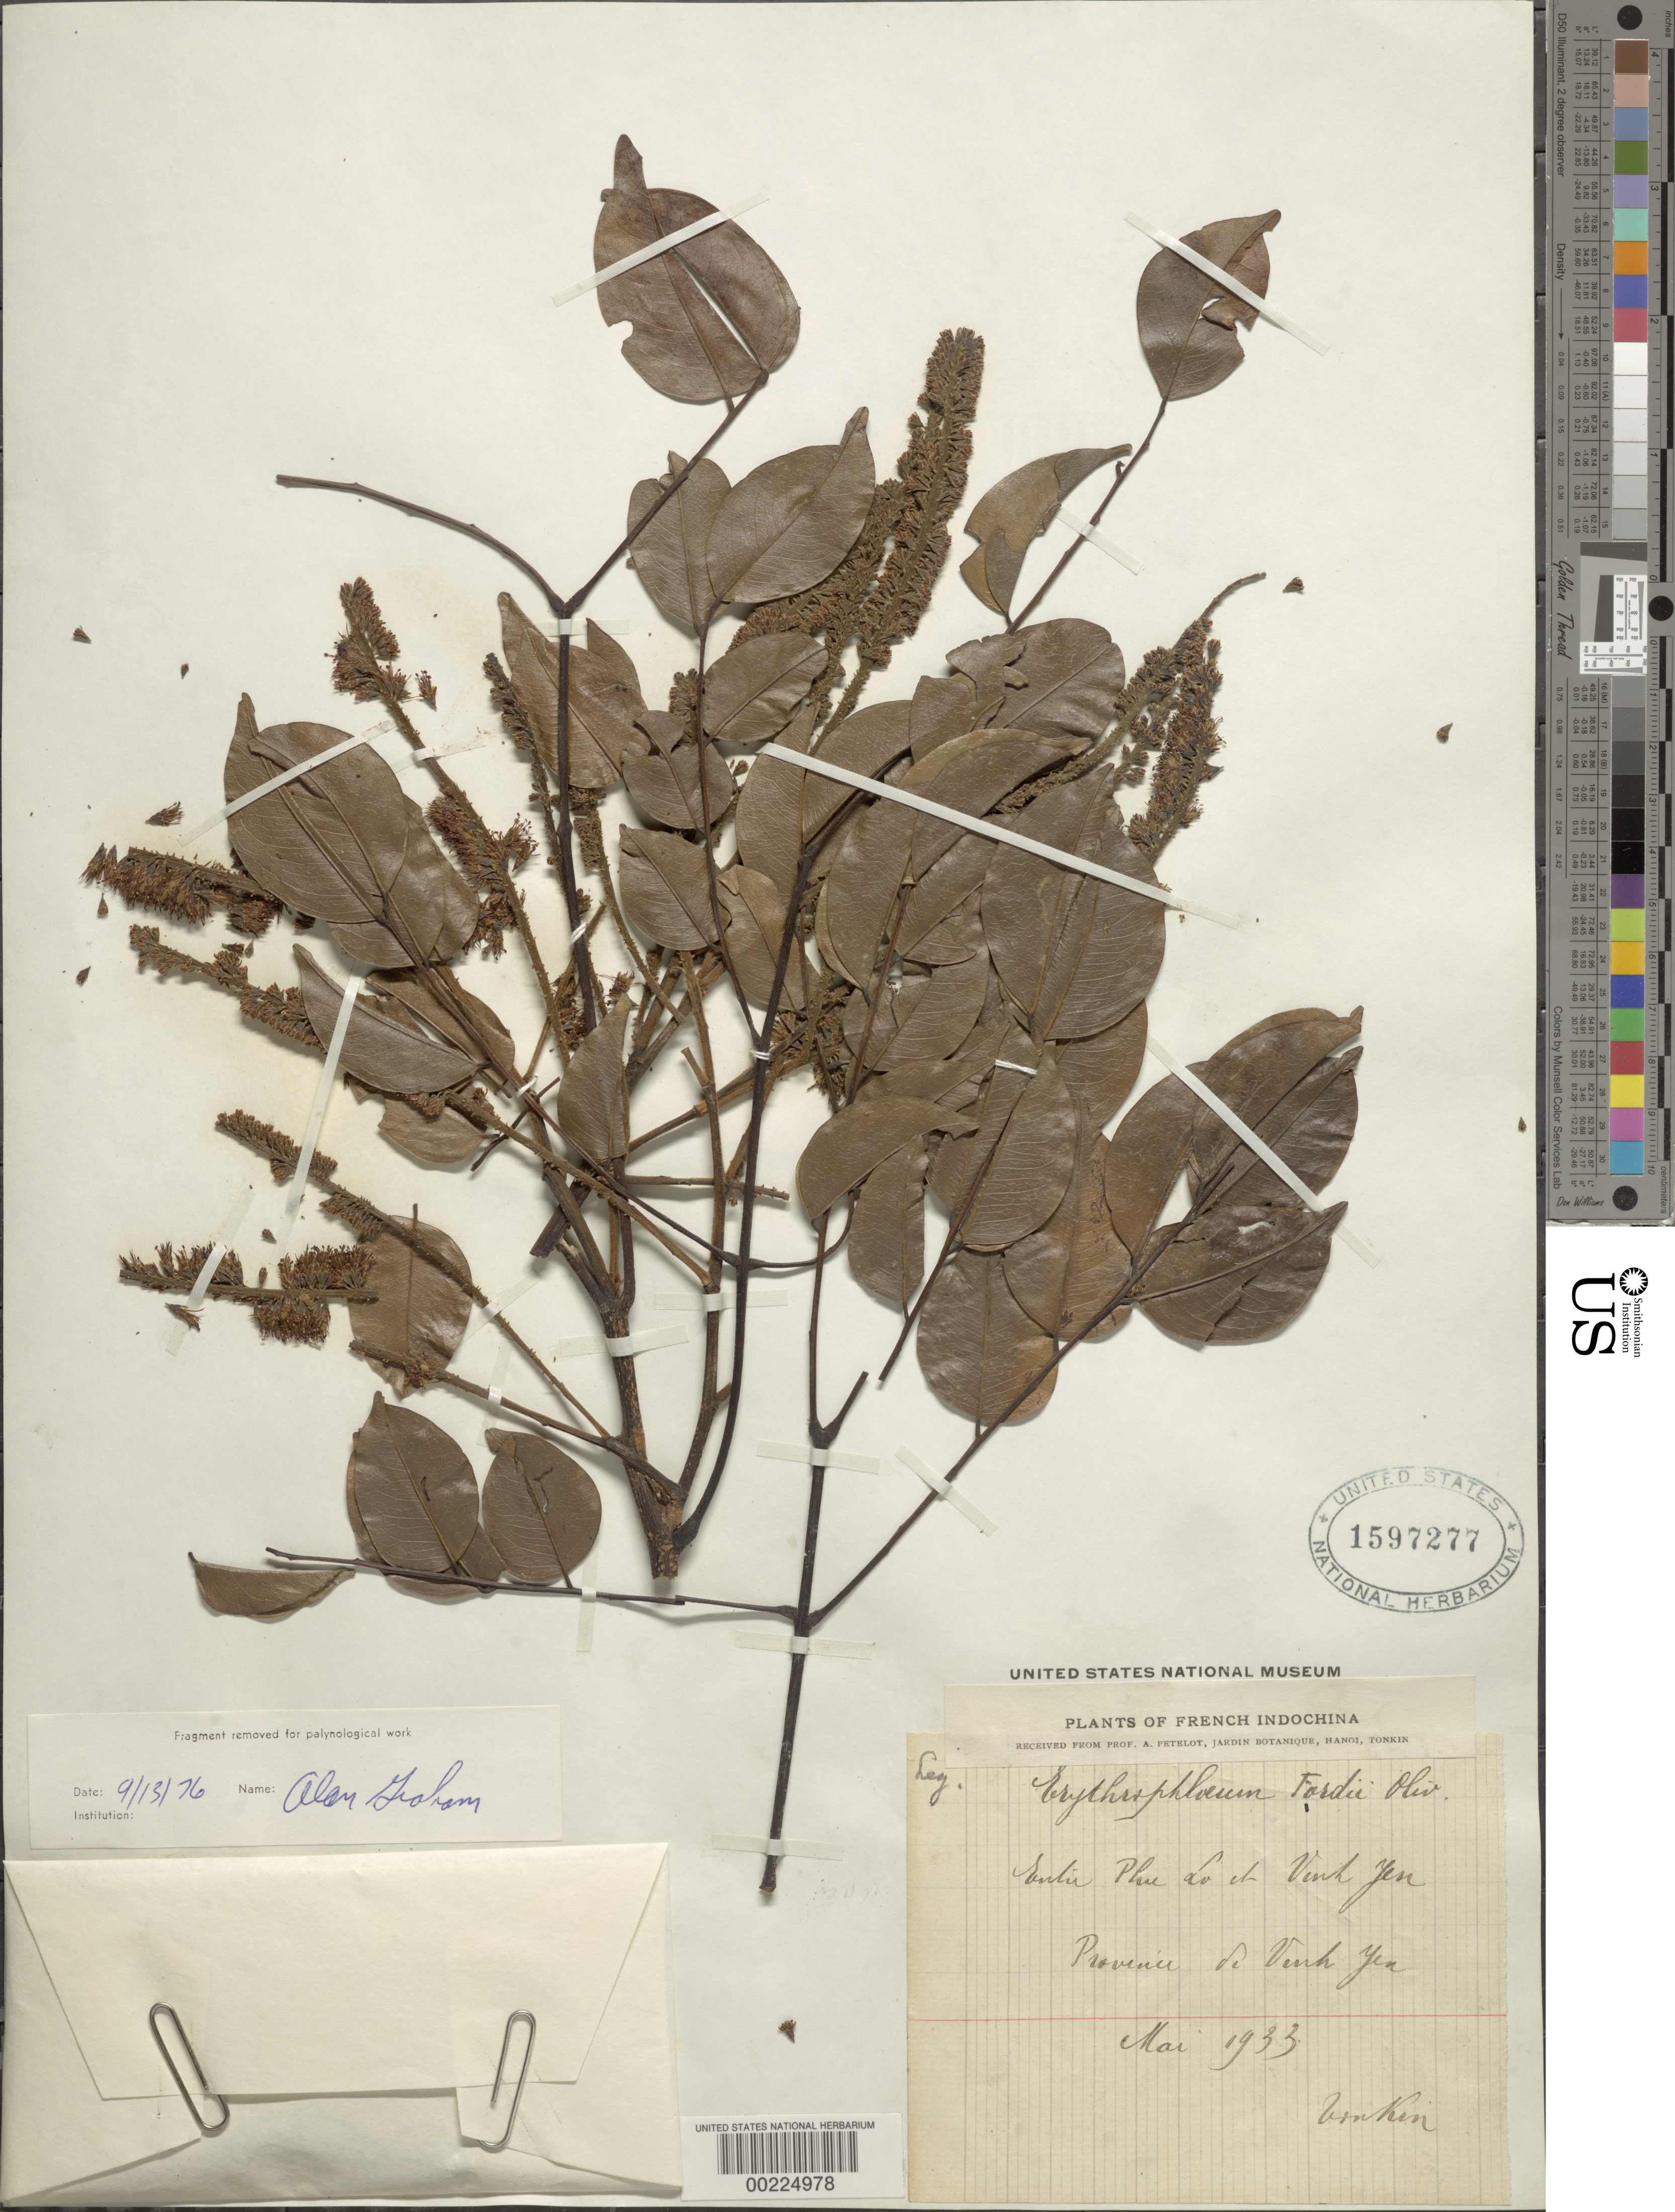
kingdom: Plantae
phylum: Tracheophyta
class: Magnoliopsida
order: Fabales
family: Fabaceae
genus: Erythrophleum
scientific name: Erythrophleum fordii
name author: Oliv.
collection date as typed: May 1933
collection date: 1933-05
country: Vietnam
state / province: Vinh Phuc (?)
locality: Between phu lo and vinh yen, province of vinh yen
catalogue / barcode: US 1597277